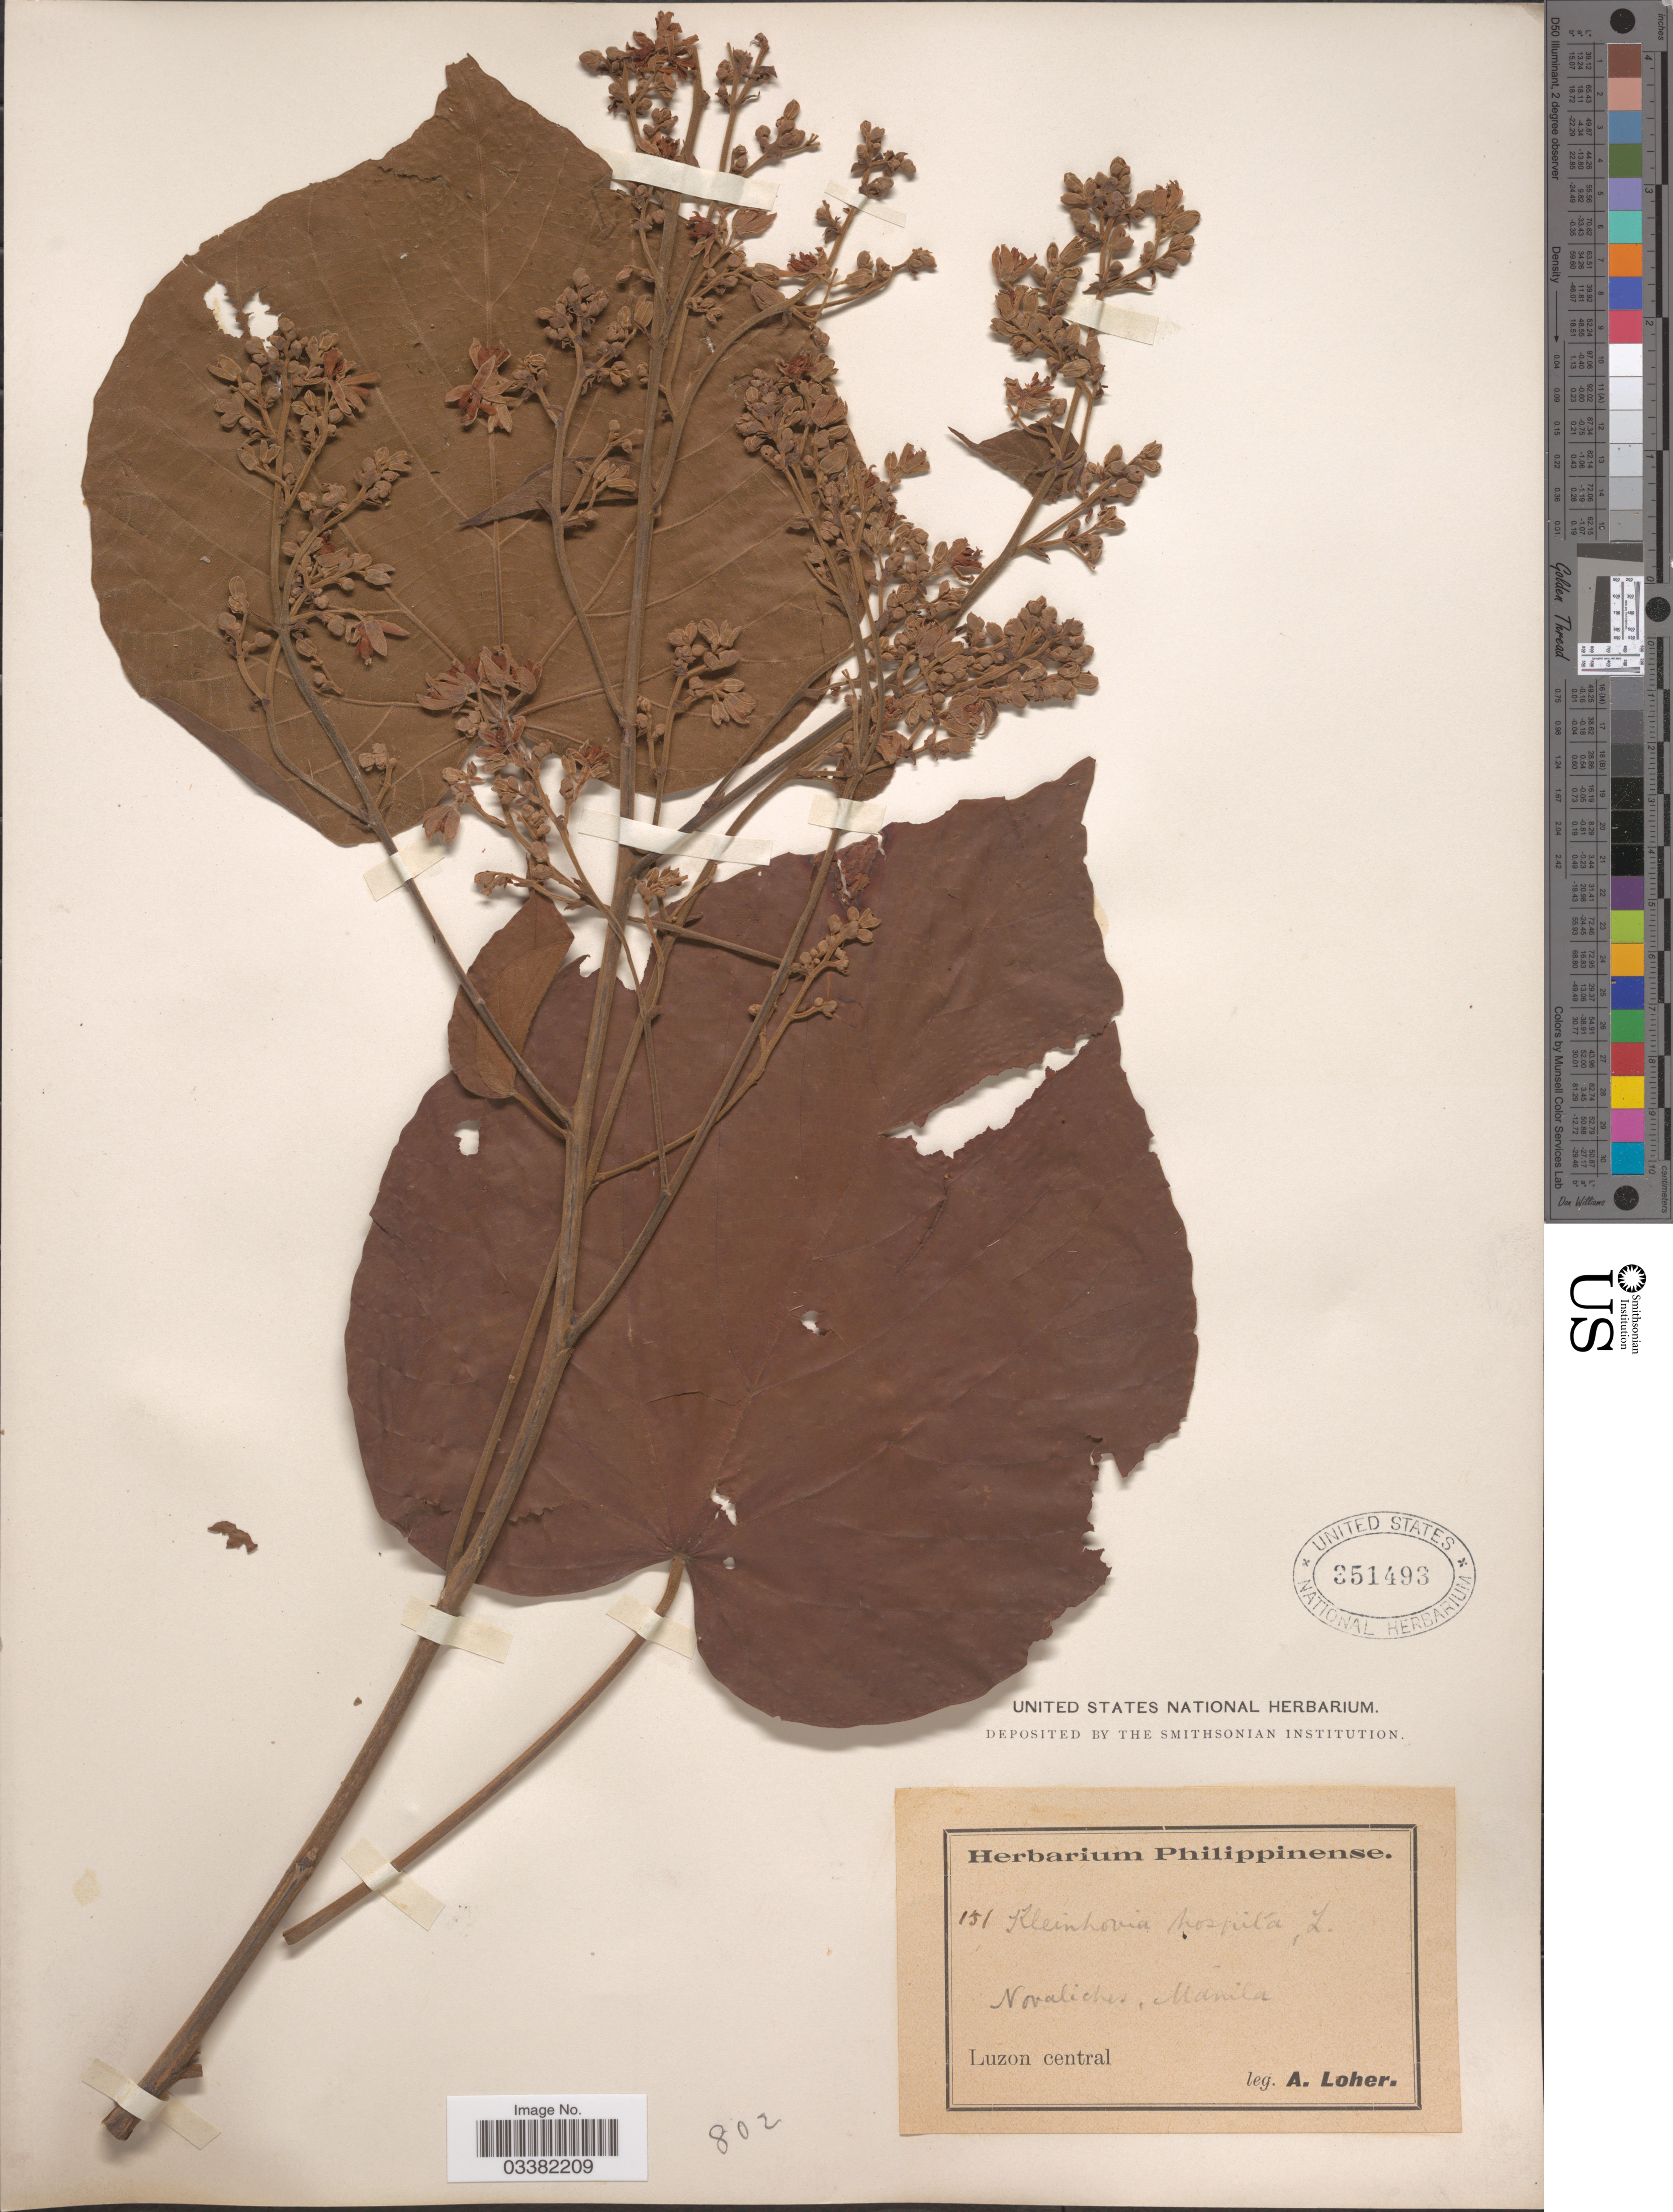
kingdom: Plantae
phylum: Tracheophyta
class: Magnoliopsida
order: Malvales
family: Malvaceae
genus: Kleinhovia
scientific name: Kleinhovia hospita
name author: L.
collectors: A. Loher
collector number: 151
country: Philippines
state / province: Central Luzon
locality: Novaliches, Manila. Luzon central.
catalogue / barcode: US 351493